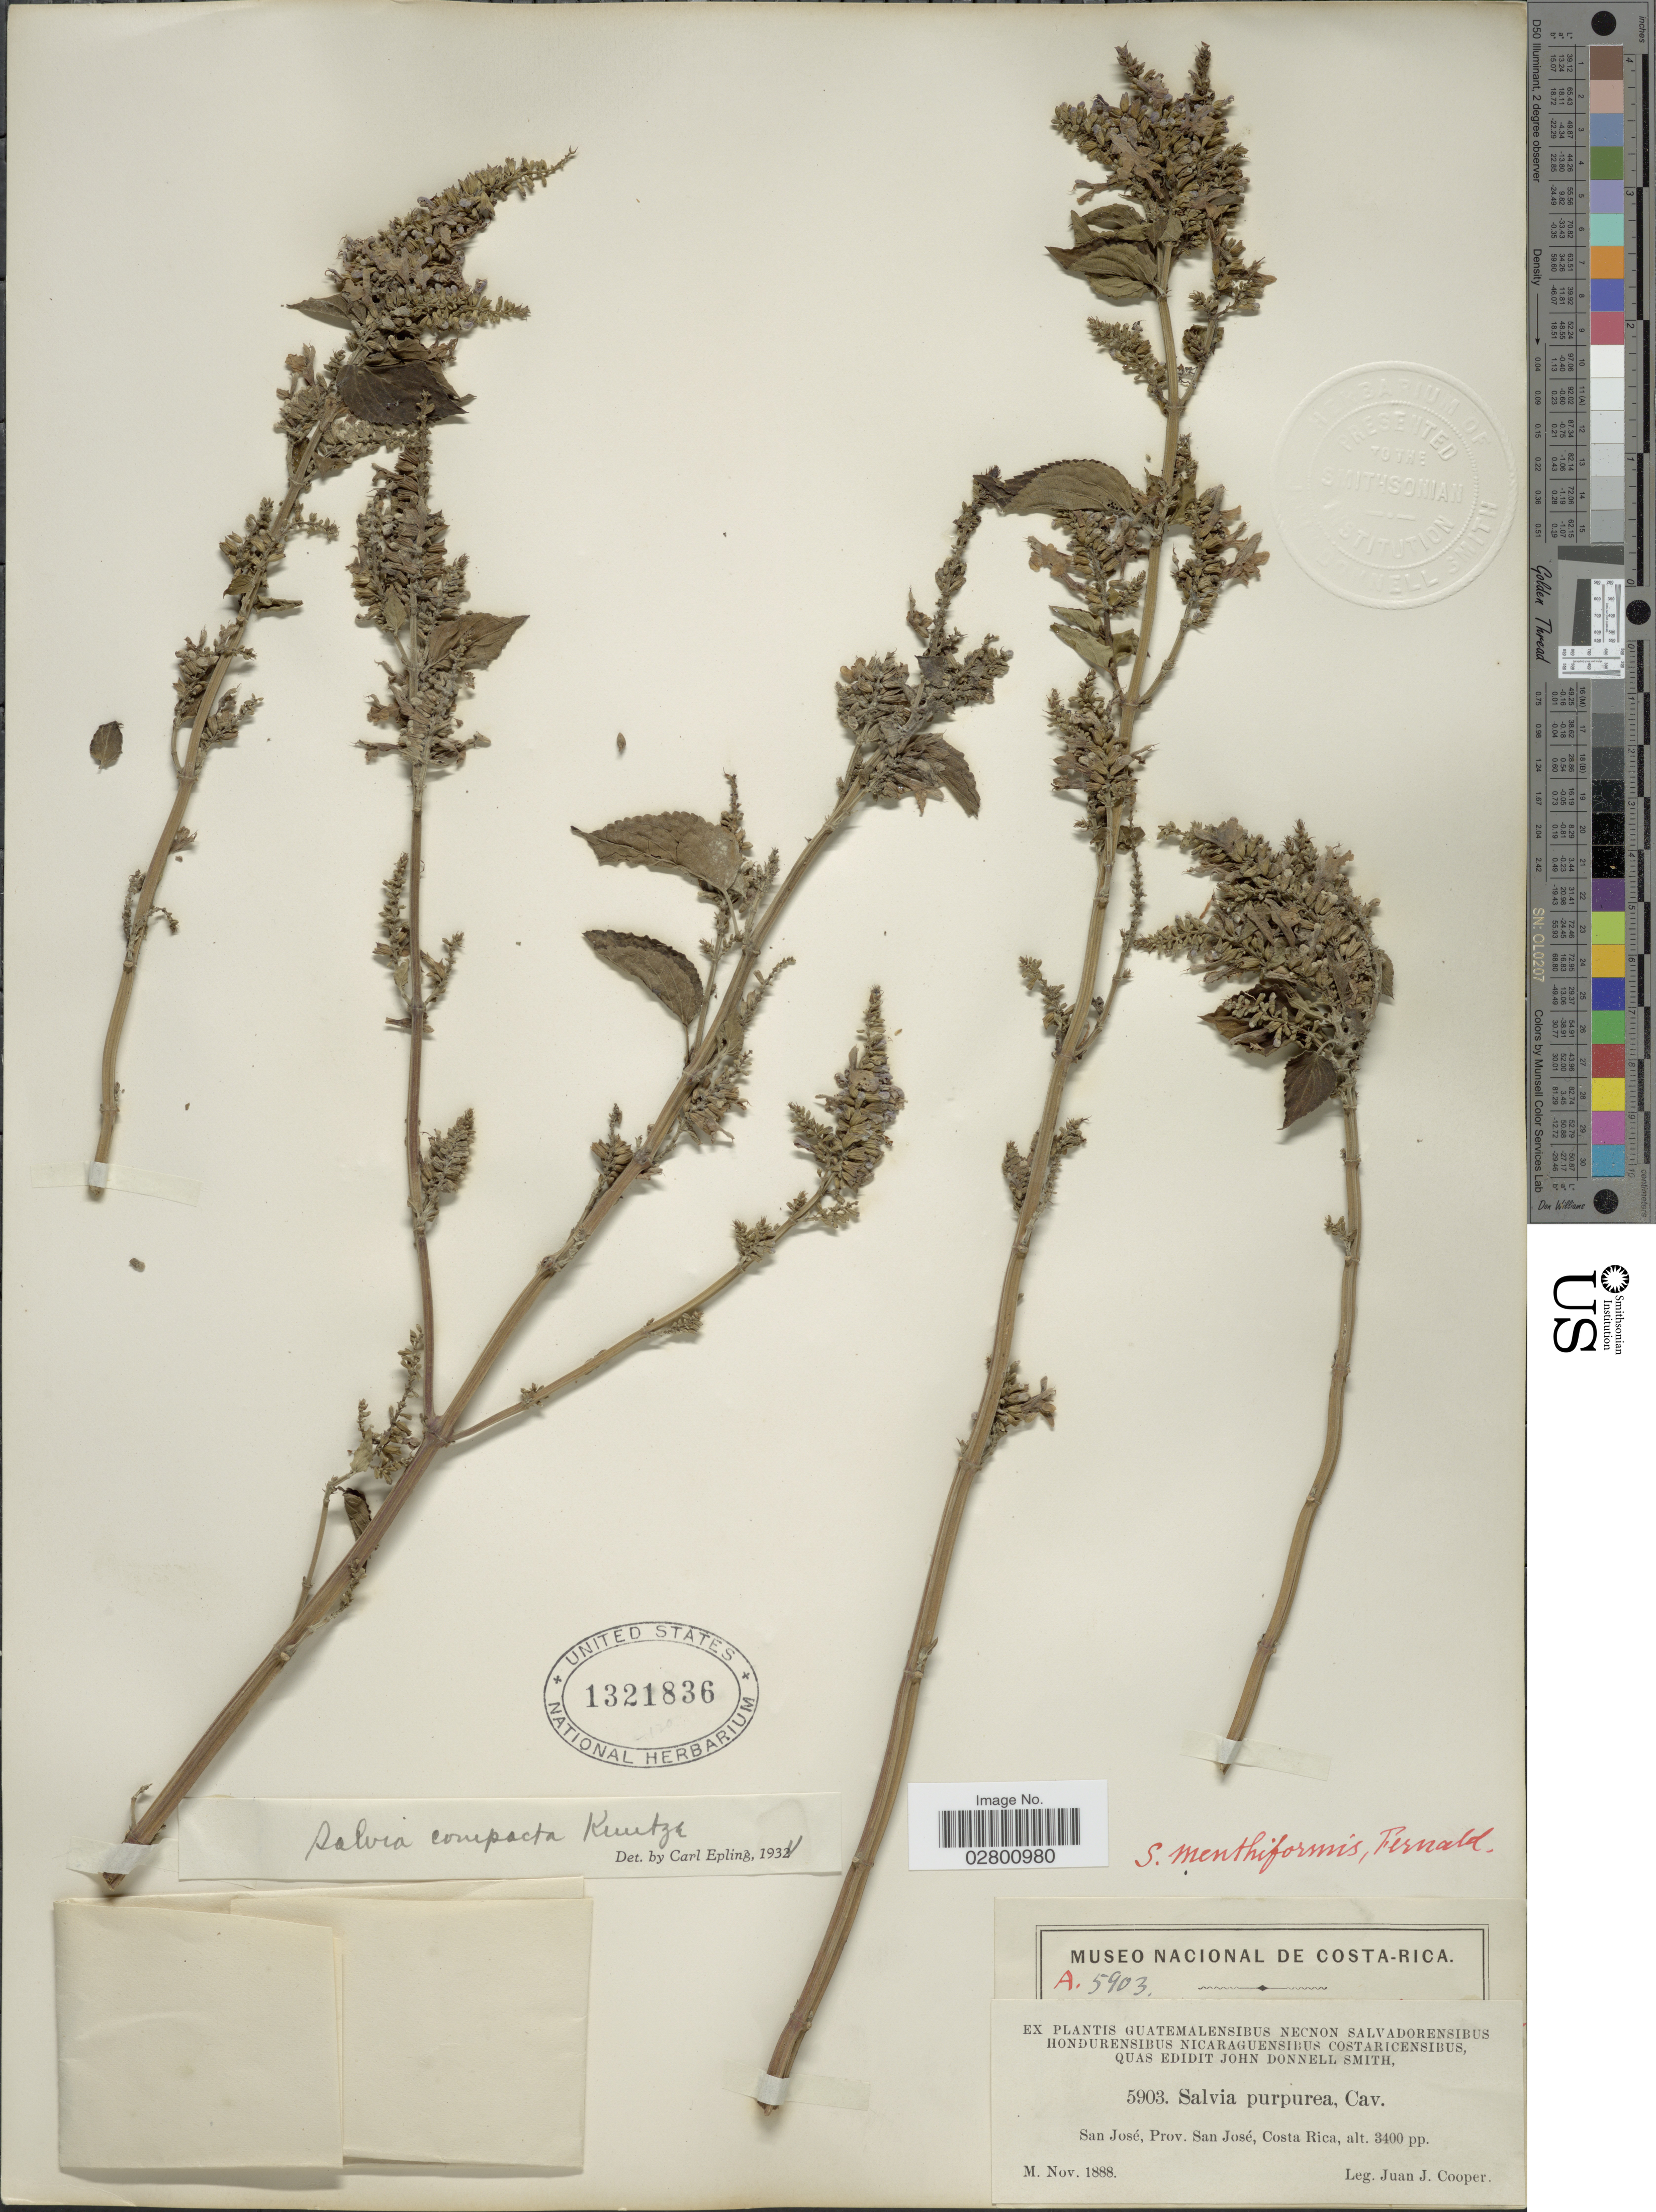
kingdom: Plantae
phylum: Tracheophyta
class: Magnoliopsida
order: Lamiales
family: Lamiaceae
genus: Salvia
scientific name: Salvia compacta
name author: Kuntze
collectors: J. J. Cooper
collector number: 5903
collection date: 1888-11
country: Costa Rica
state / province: San José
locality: San José.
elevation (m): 1036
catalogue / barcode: US 1321836